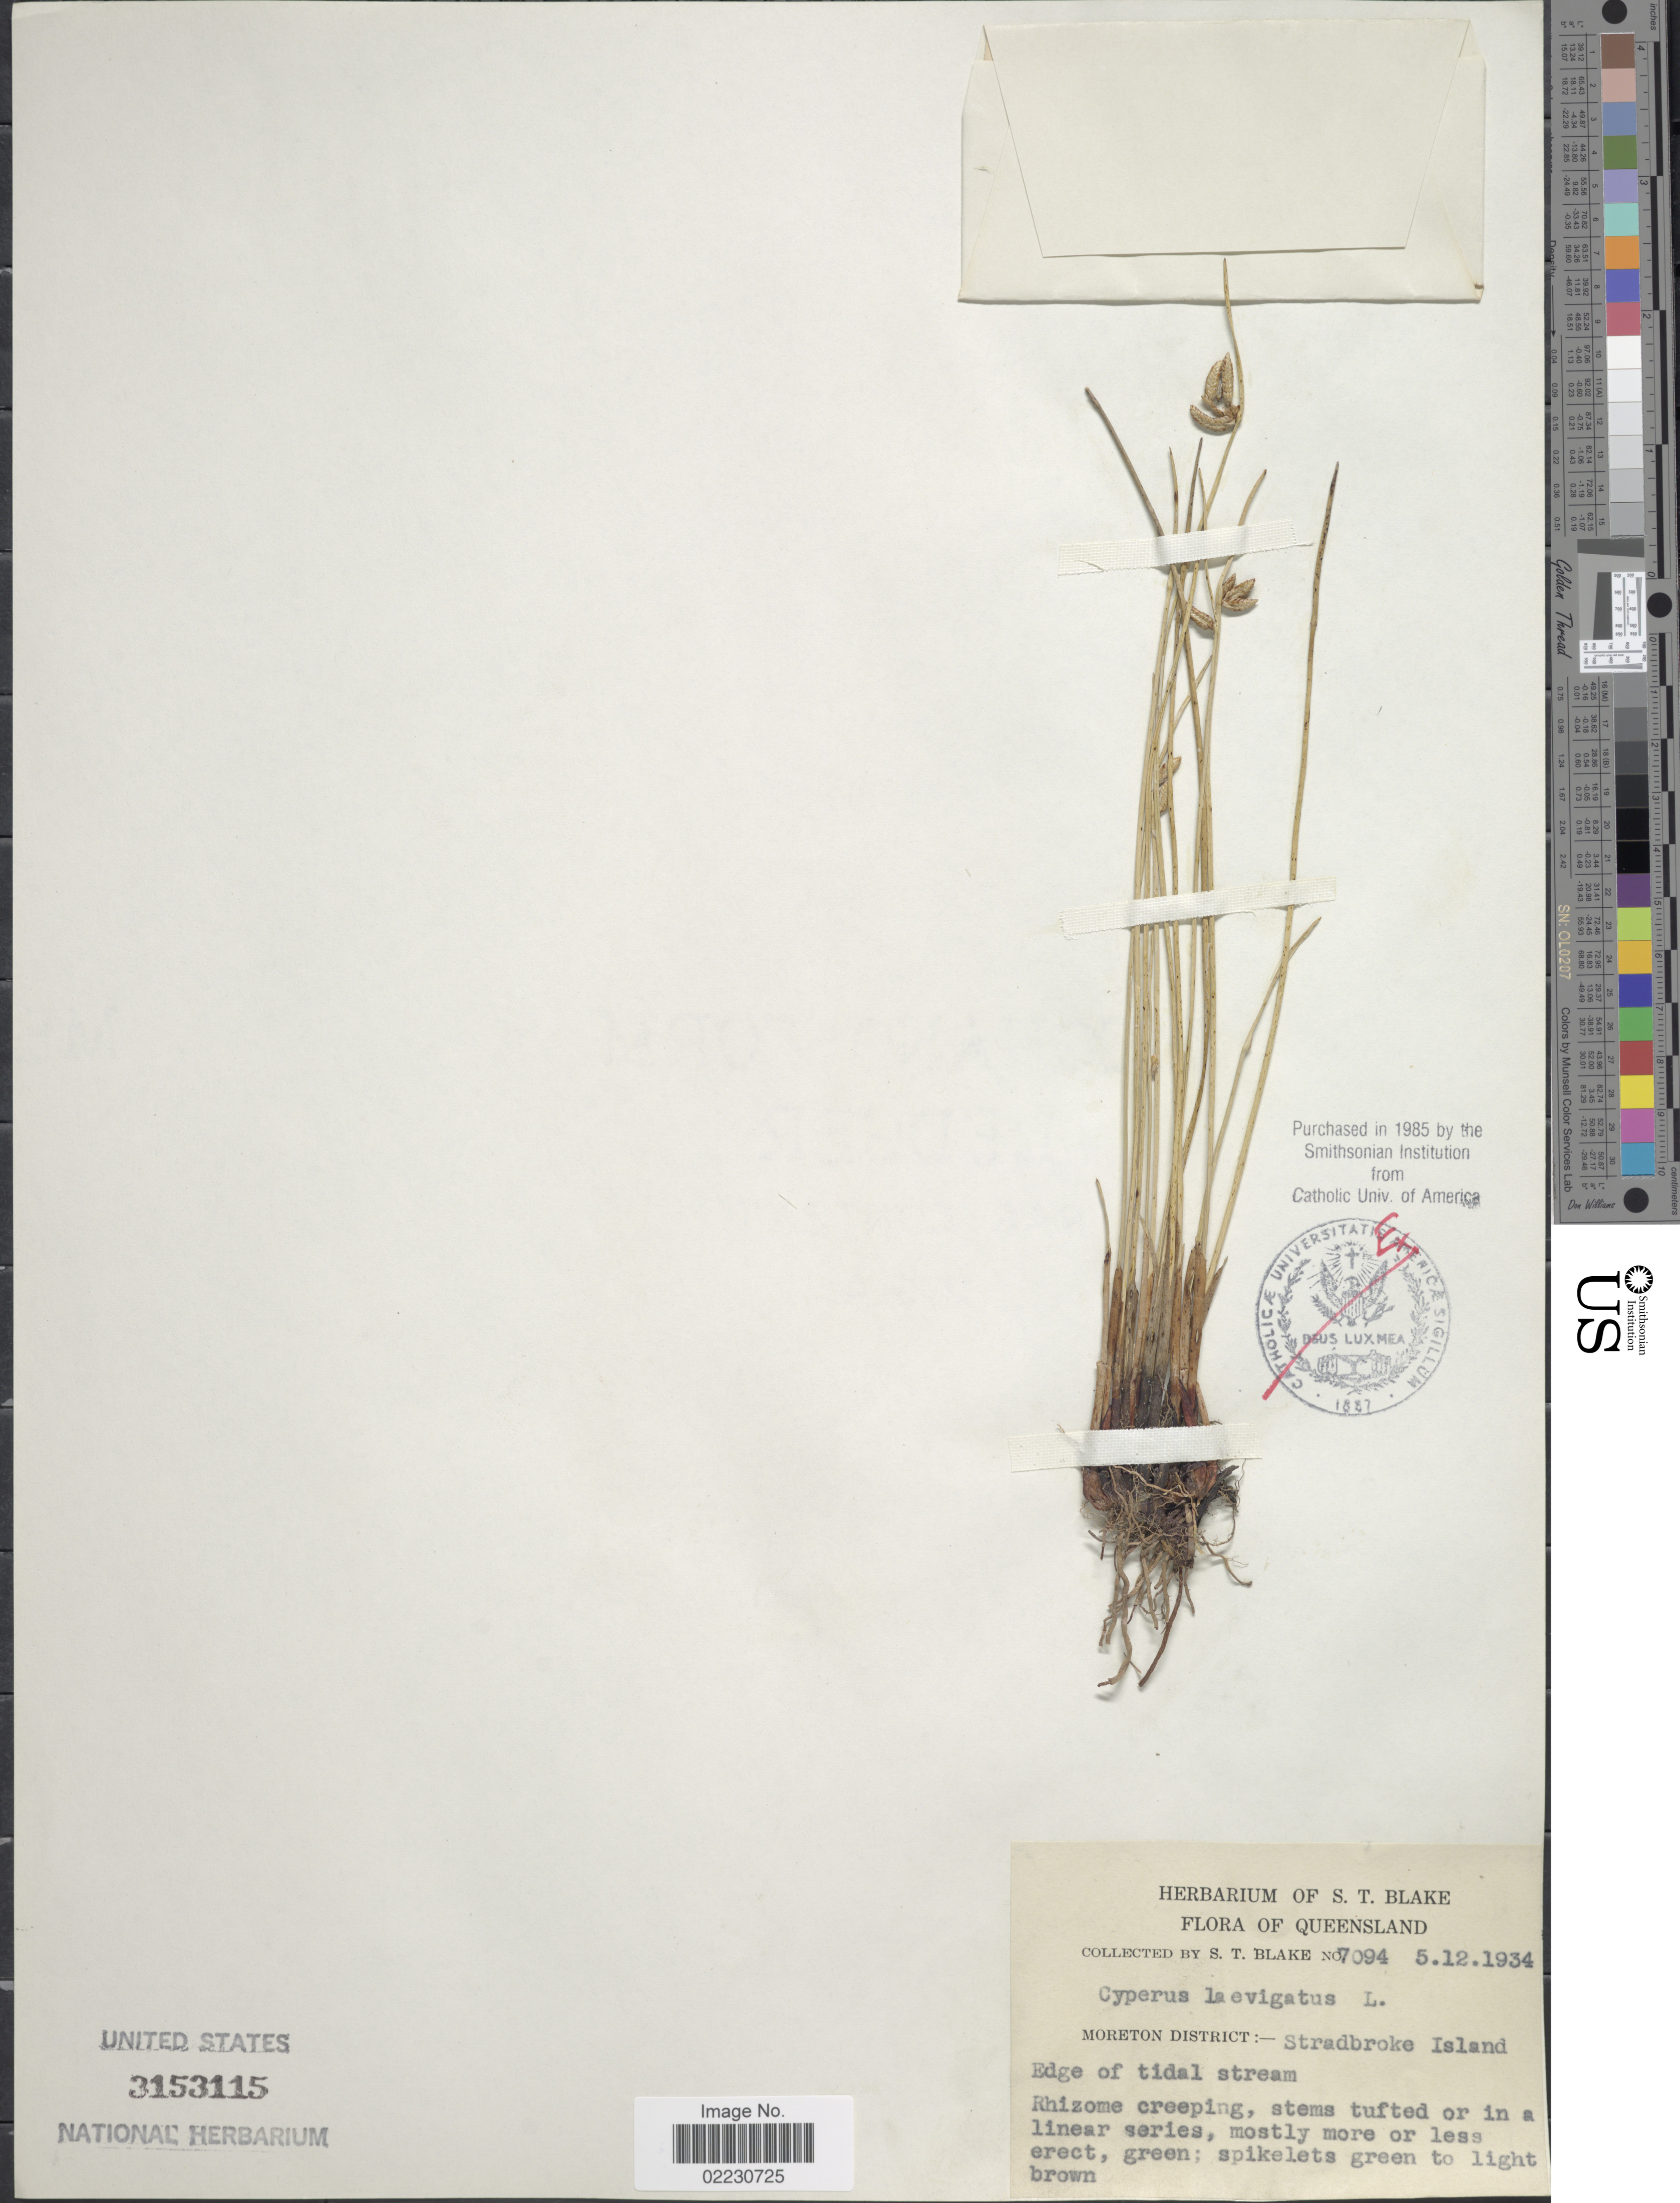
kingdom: Plantae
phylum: Tracheophyta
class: Liliopsida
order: Poales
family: Cyperaceae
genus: Cyperus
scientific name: Cyperus laevigatus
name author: L.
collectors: S. T. Blake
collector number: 7094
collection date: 1934-12-05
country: Australia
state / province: Queensland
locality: Moreton District:- Stradbroke Island. Edge of tidal stream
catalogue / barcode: US 3153115